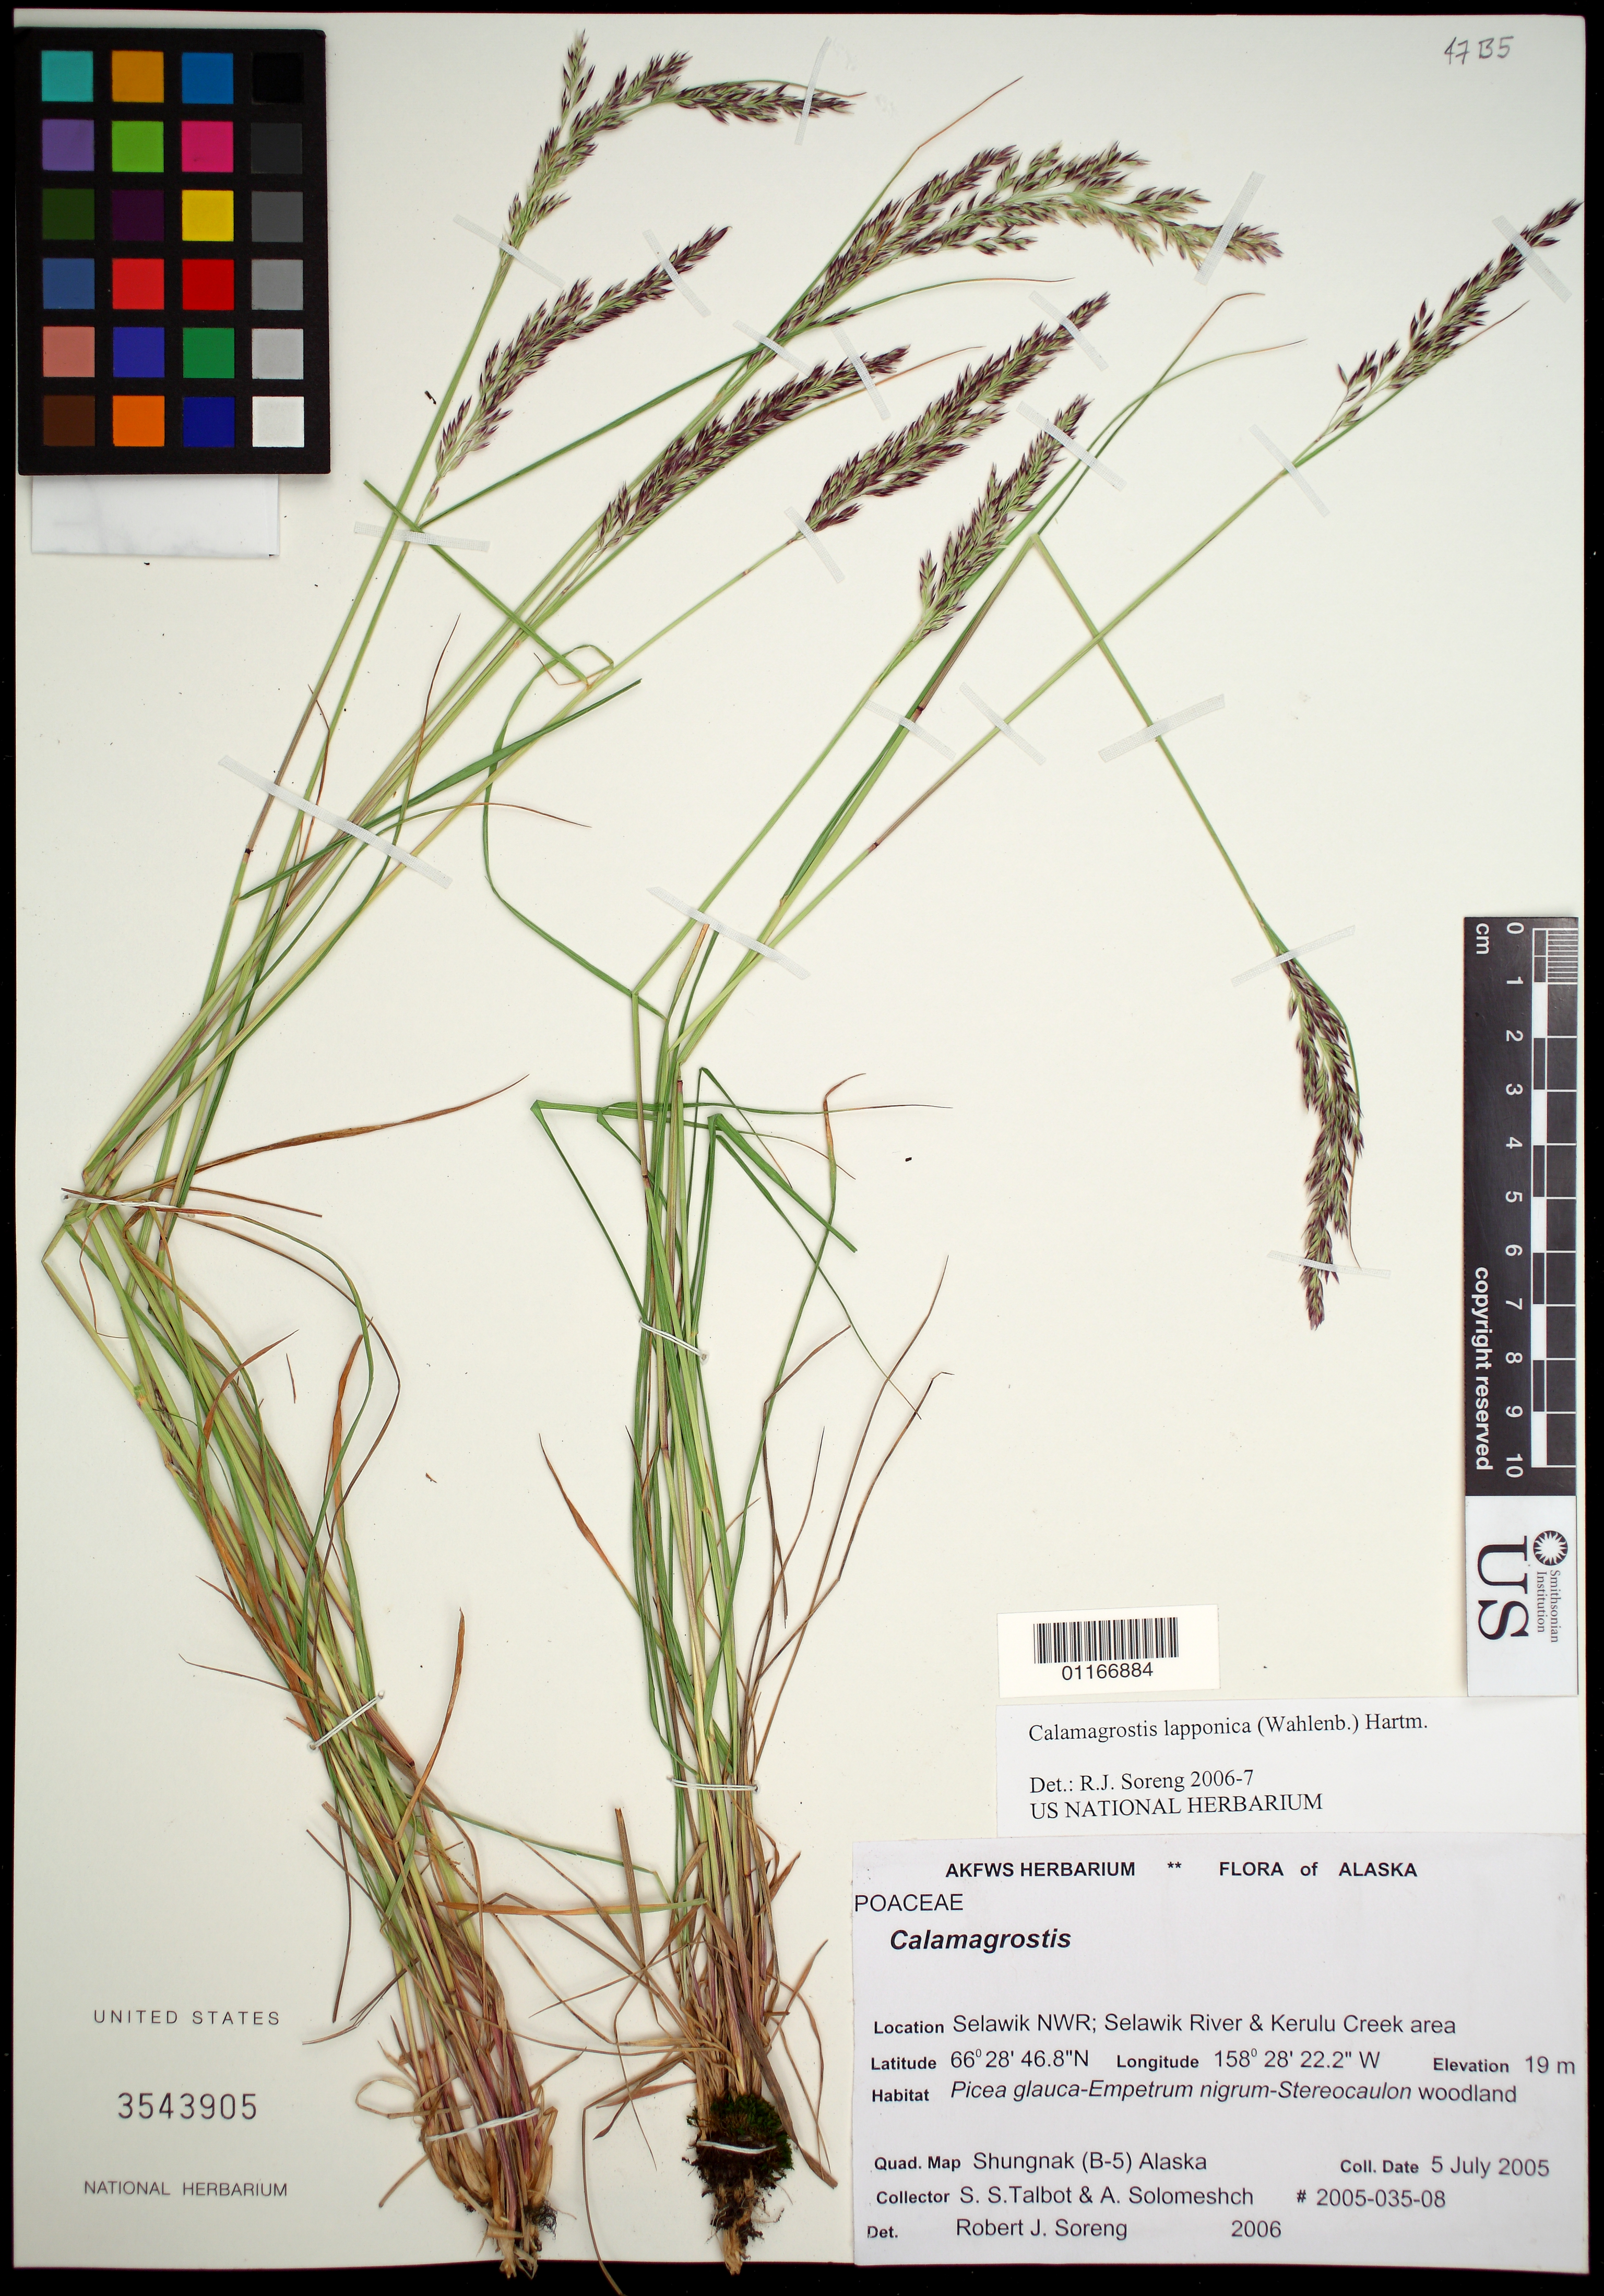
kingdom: Plantae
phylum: Tracheophyta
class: Liliopsida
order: Poales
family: Poaceae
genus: Calamagrostis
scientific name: Calamagrostis lapponica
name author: (Wahlenb.) Hartm.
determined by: Soreng, Robert J., Research Associate (BOT), Smithsonian Institution - National Museum of Natural History (UNITED STATES)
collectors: S. S. Talbot & A. Solomeshch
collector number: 2005-035-08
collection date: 2005-07-05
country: United States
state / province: Alaska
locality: Selawik NWR; Selawik River and Kerulu Creek area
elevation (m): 19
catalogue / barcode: US 3543905